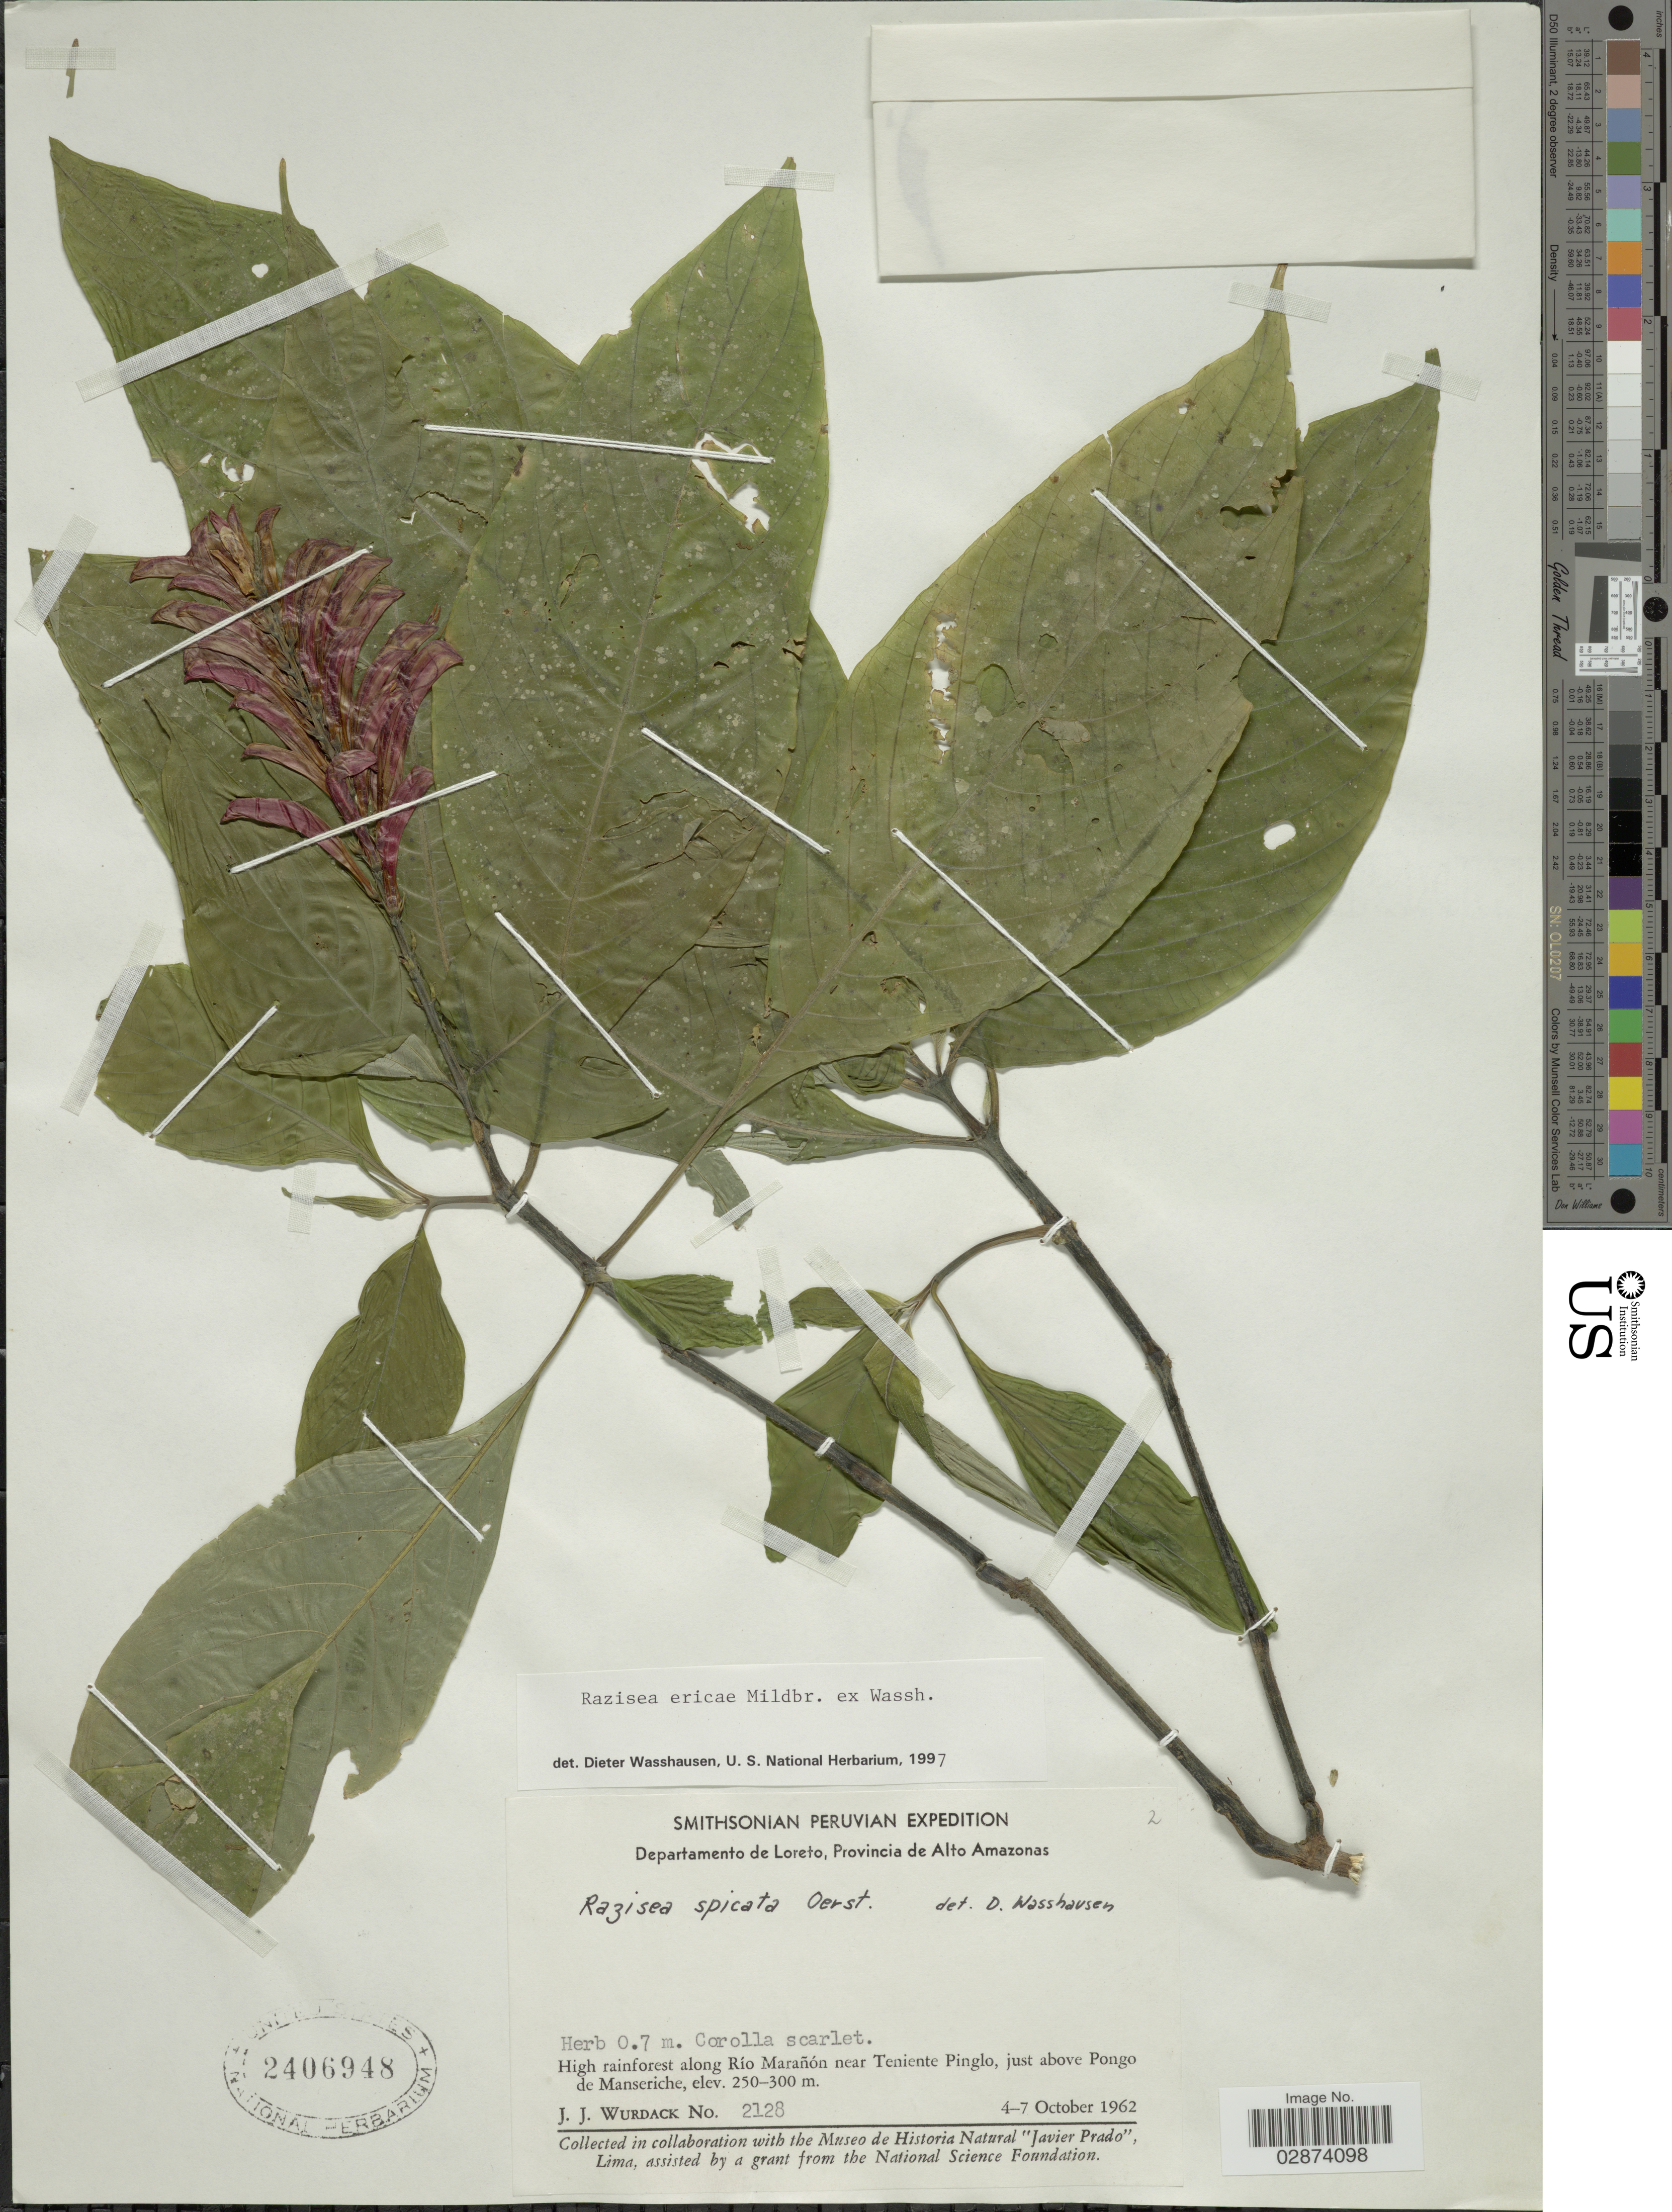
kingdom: Plantae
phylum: Tracheophyta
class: Magnoliopsida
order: Lamiales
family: Acanthaceae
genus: Razisea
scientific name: Razisea ericae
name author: Mildbr. ex Wassh.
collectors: J. J. Wurdack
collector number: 2128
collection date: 1962-10-04/1962-10-07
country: Peru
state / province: Loreto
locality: Departamento de Loreto, Provincia de Alto Amazonas. High rainforest along Río Marañón near Teniente Pinglo, just above Pongo de Manseriche.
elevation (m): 250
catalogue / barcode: US 2406948